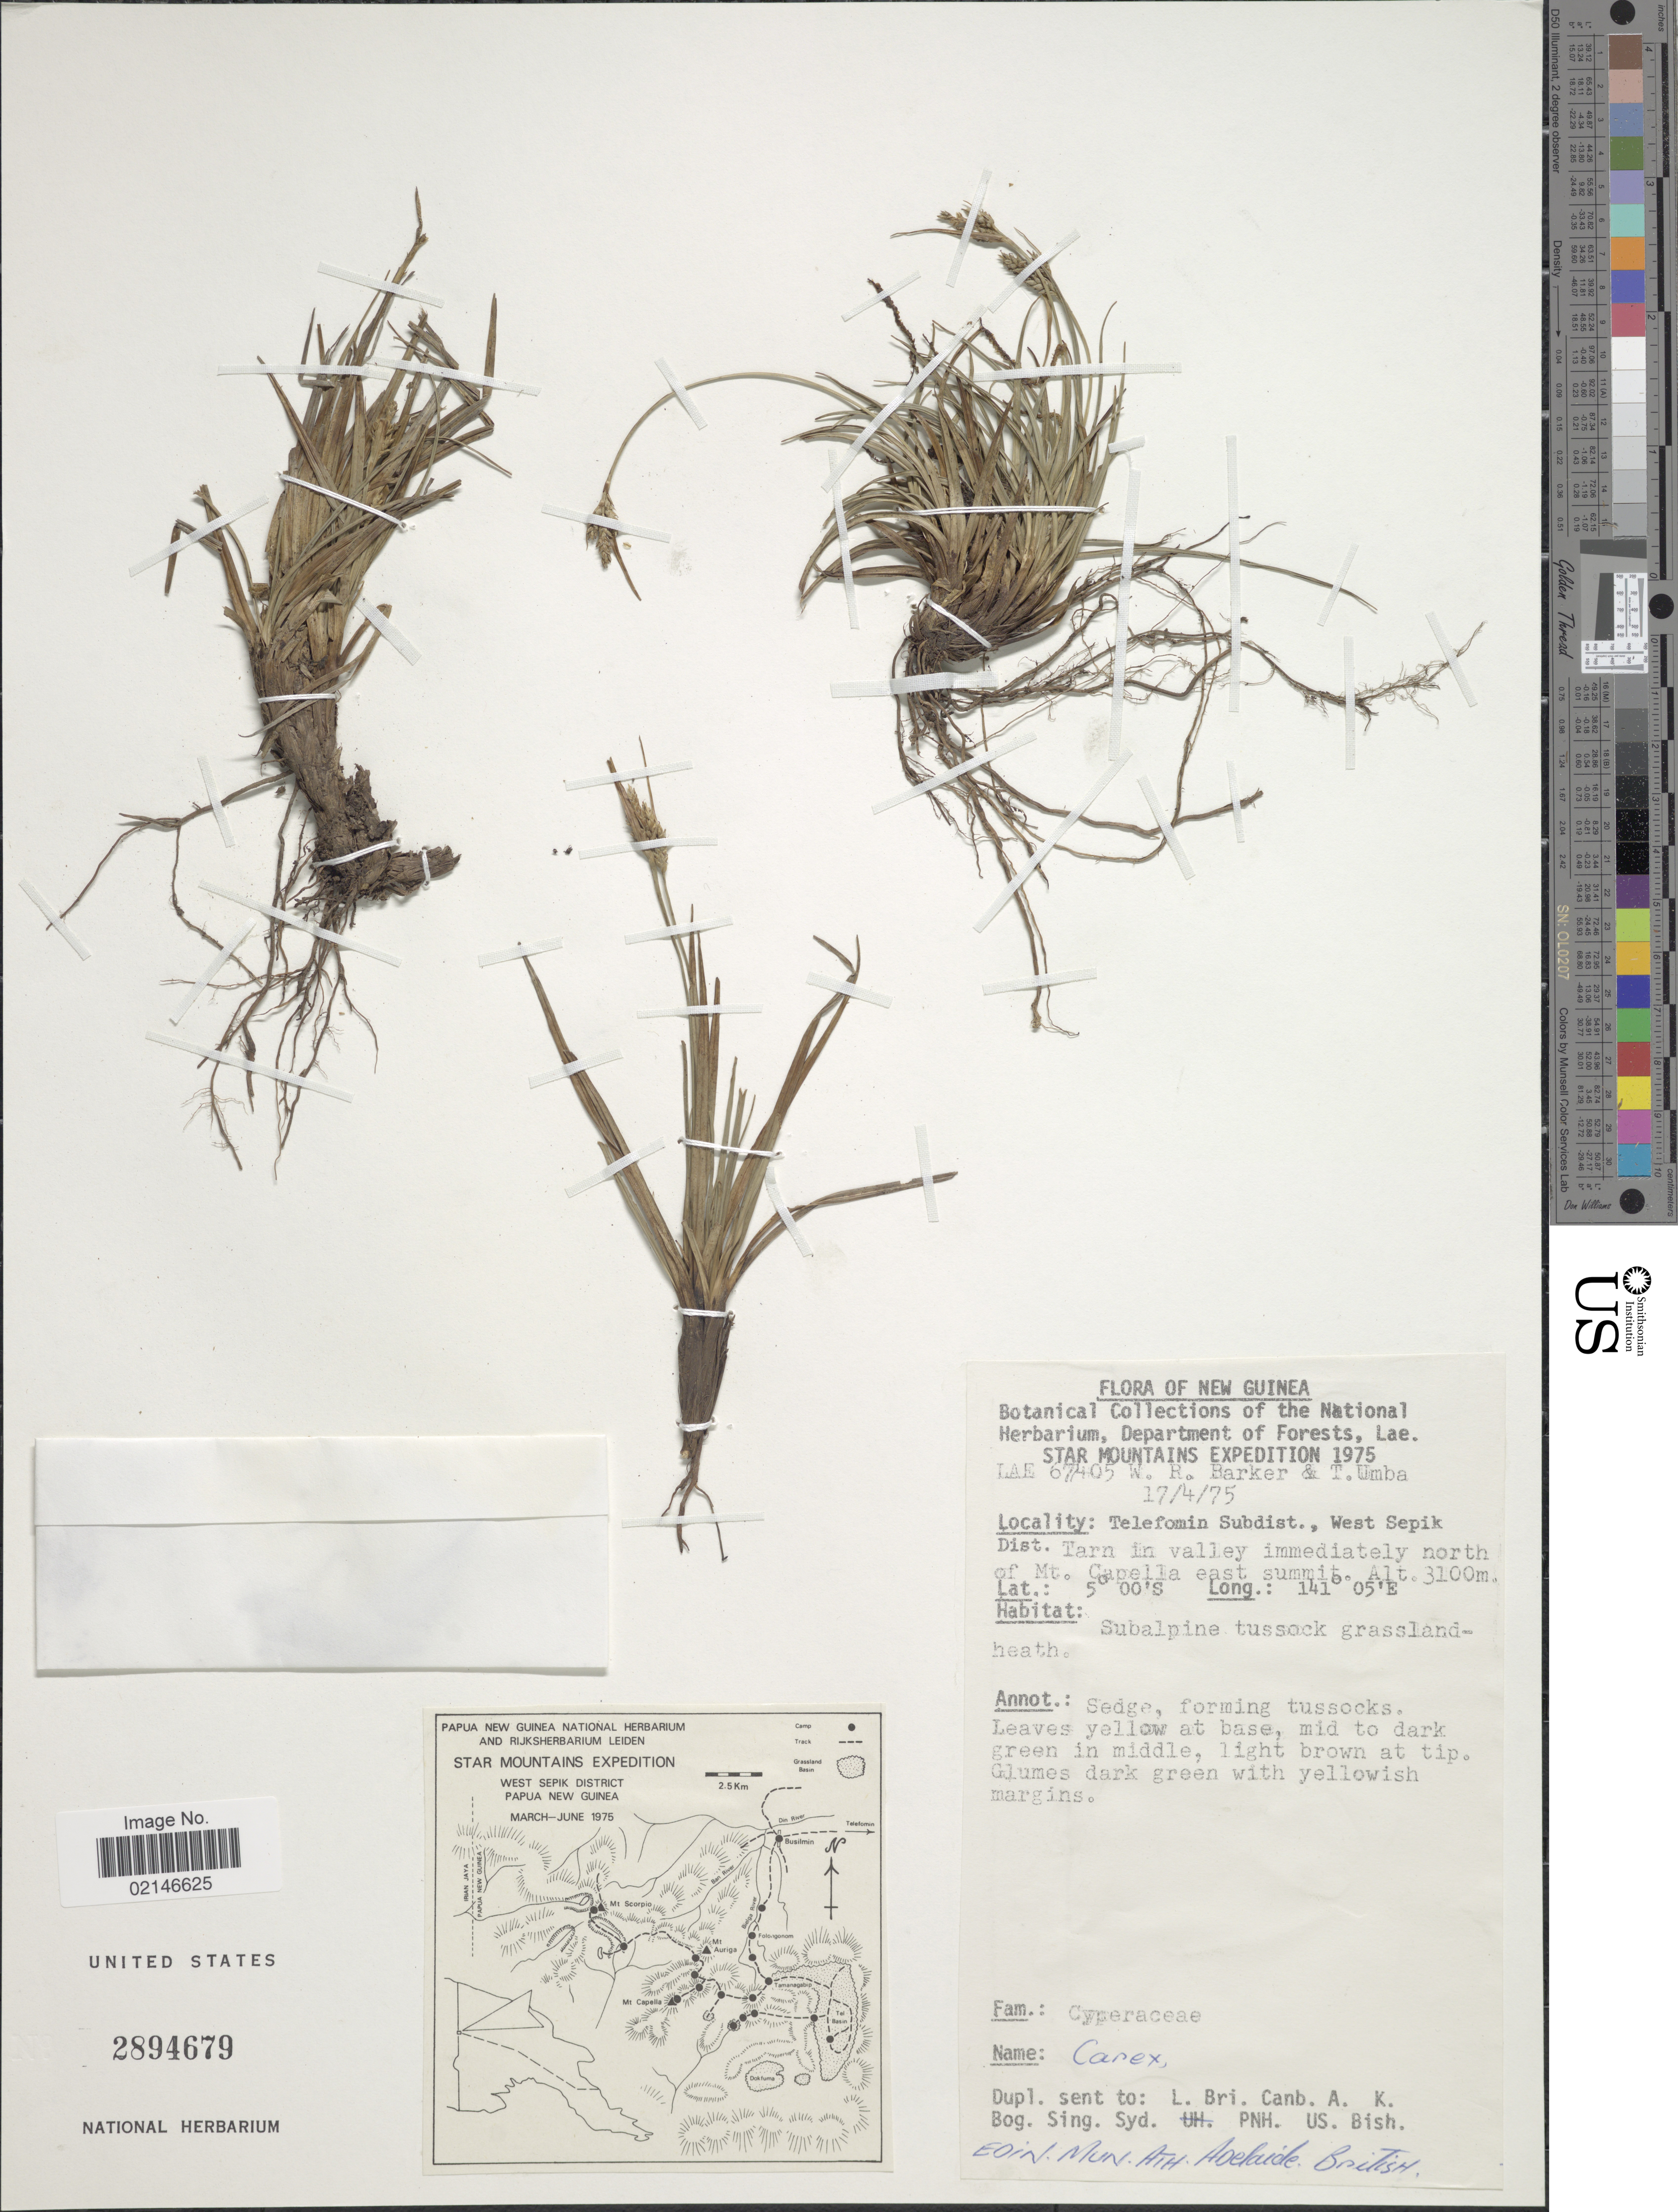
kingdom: Plantae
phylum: Tracheophyta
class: Liliopsida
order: Poales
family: Cyperaceae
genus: Carex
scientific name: Carex breviculmis var. perciliata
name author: Kük.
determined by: Nooteboom, H. P.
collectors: W. R. Barker & T. Umba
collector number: LAE67405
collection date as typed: Transcribed d/m/y: 17/4/75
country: Papua New Guinea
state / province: Sandaun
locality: New Guinea, Star Mountains, Telefomin Subdist., West Sepik Dist., Tarn in valley immediately north of Mt. Capella east summit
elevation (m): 3100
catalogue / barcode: US 2894679